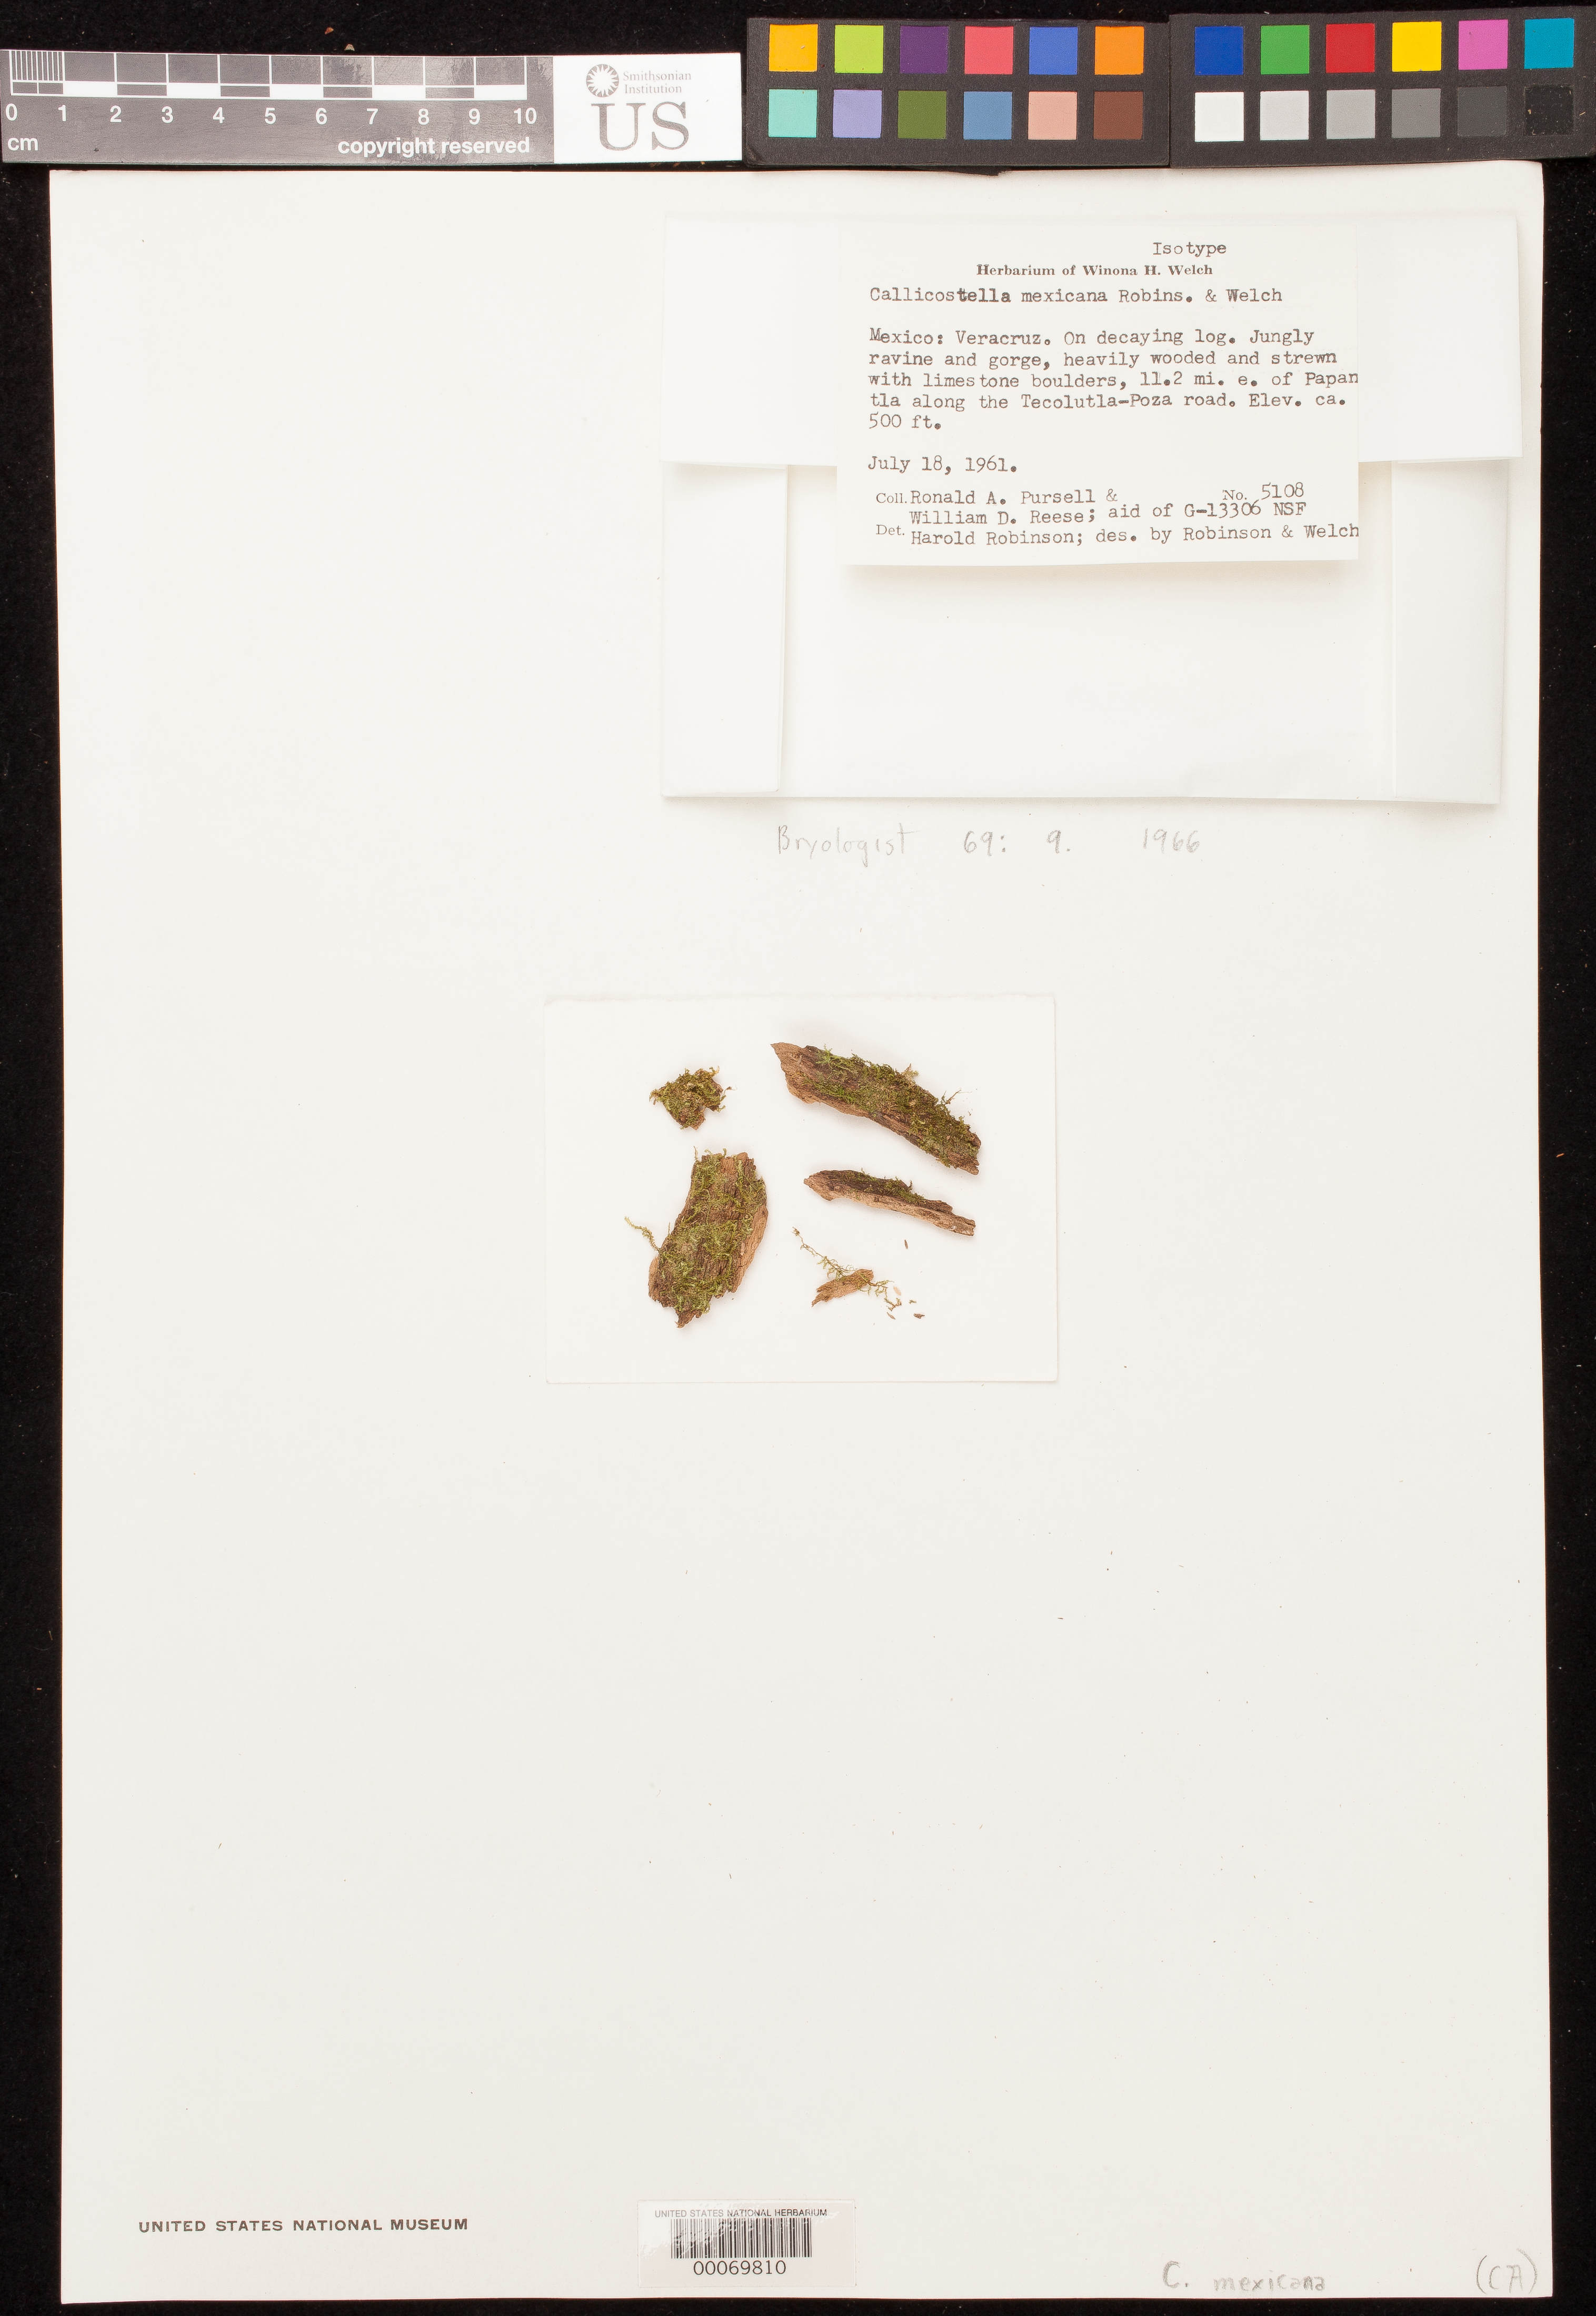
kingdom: Plantae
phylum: Bryophyta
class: Bryopsida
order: Hookeriales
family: Pilotrichaceae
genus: Callicostella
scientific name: Callicostella mexicana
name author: H. Rob. & W.H. Welch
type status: Isotype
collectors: R. A. Pursell & W. Reese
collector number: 5108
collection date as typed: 18 Jul 1961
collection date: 1961-07-18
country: Mexico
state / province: Veracruz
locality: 11.2 mi E of Papantla along the Tecolutla-Poza Rd.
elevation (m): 152